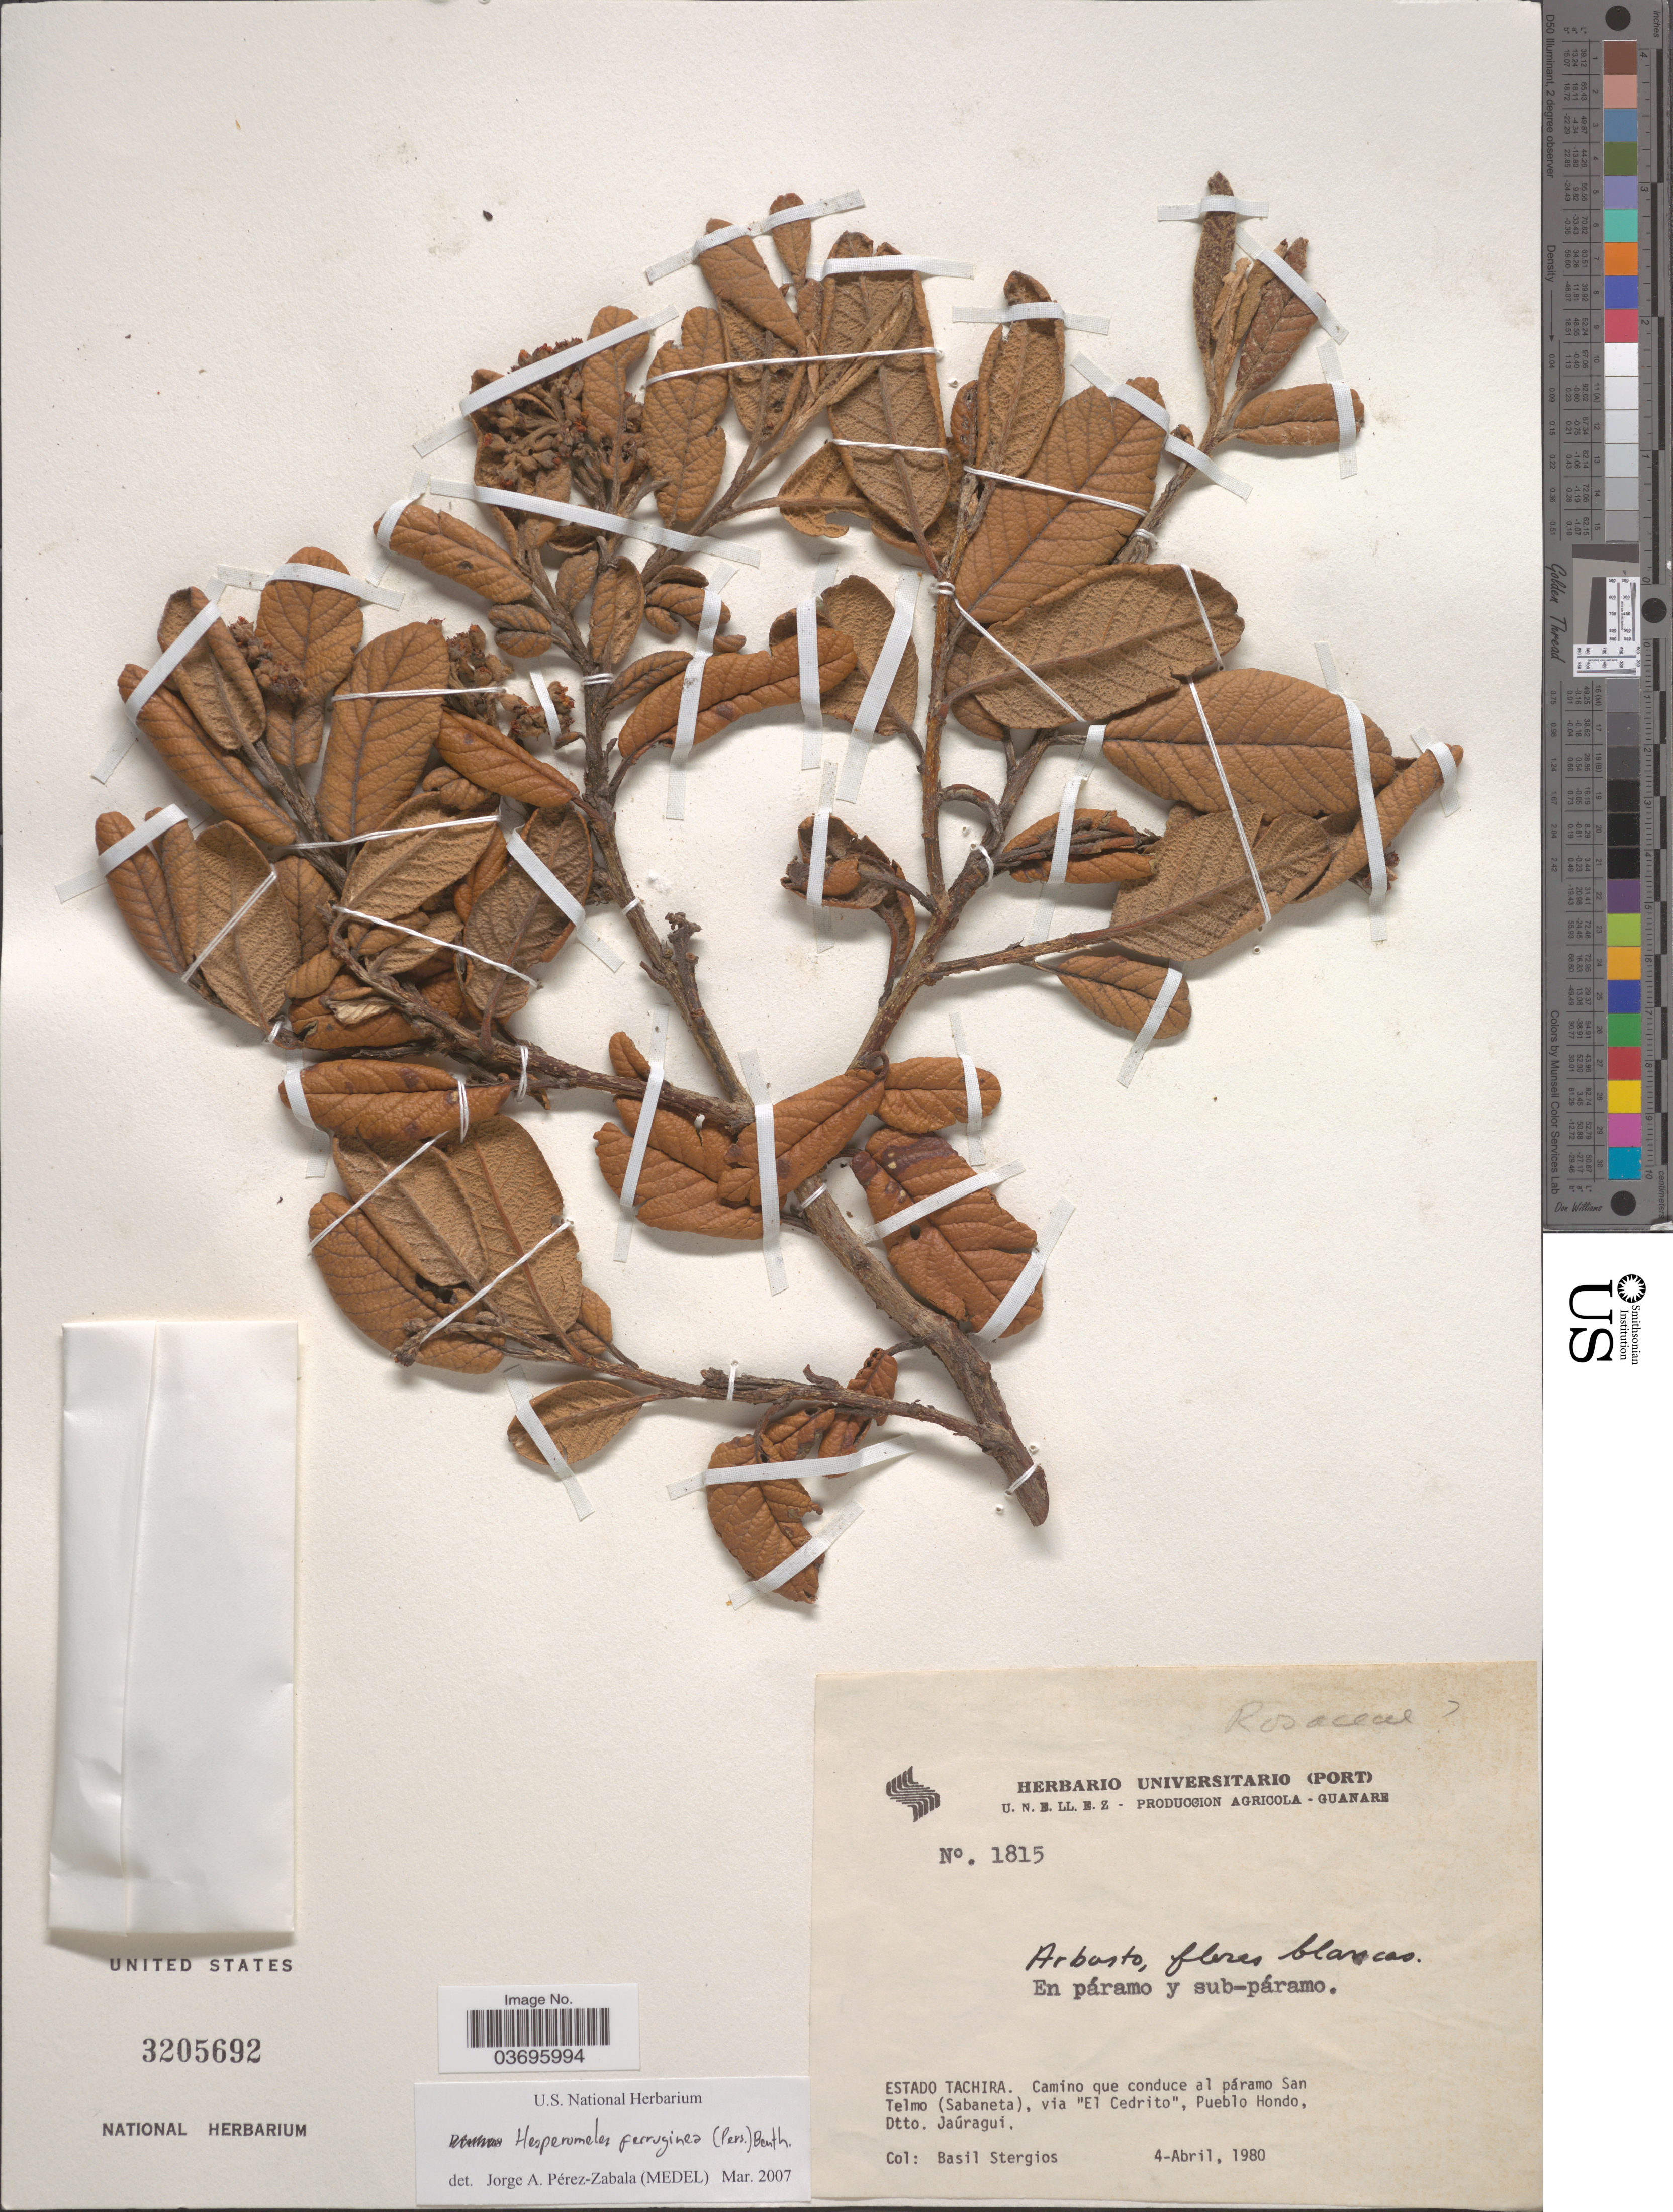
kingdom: Plantae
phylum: Tracheophyta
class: Magnoliopsida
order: Rosales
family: Rosaceae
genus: Hesperomeles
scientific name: Hesperomeles ferruginea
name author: (Juss. ex Pers.) Benth.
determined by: Pérez-Zabala, Jorge A.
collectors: B. G. Stergios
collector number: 1815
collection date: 1980-04-04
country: Venezuela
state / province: Táchira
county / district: Jaúregui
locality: Páramo San Telmo (Sabaneta), via "El Cedrito", Pueblo Hondo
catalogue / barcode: US 3205692